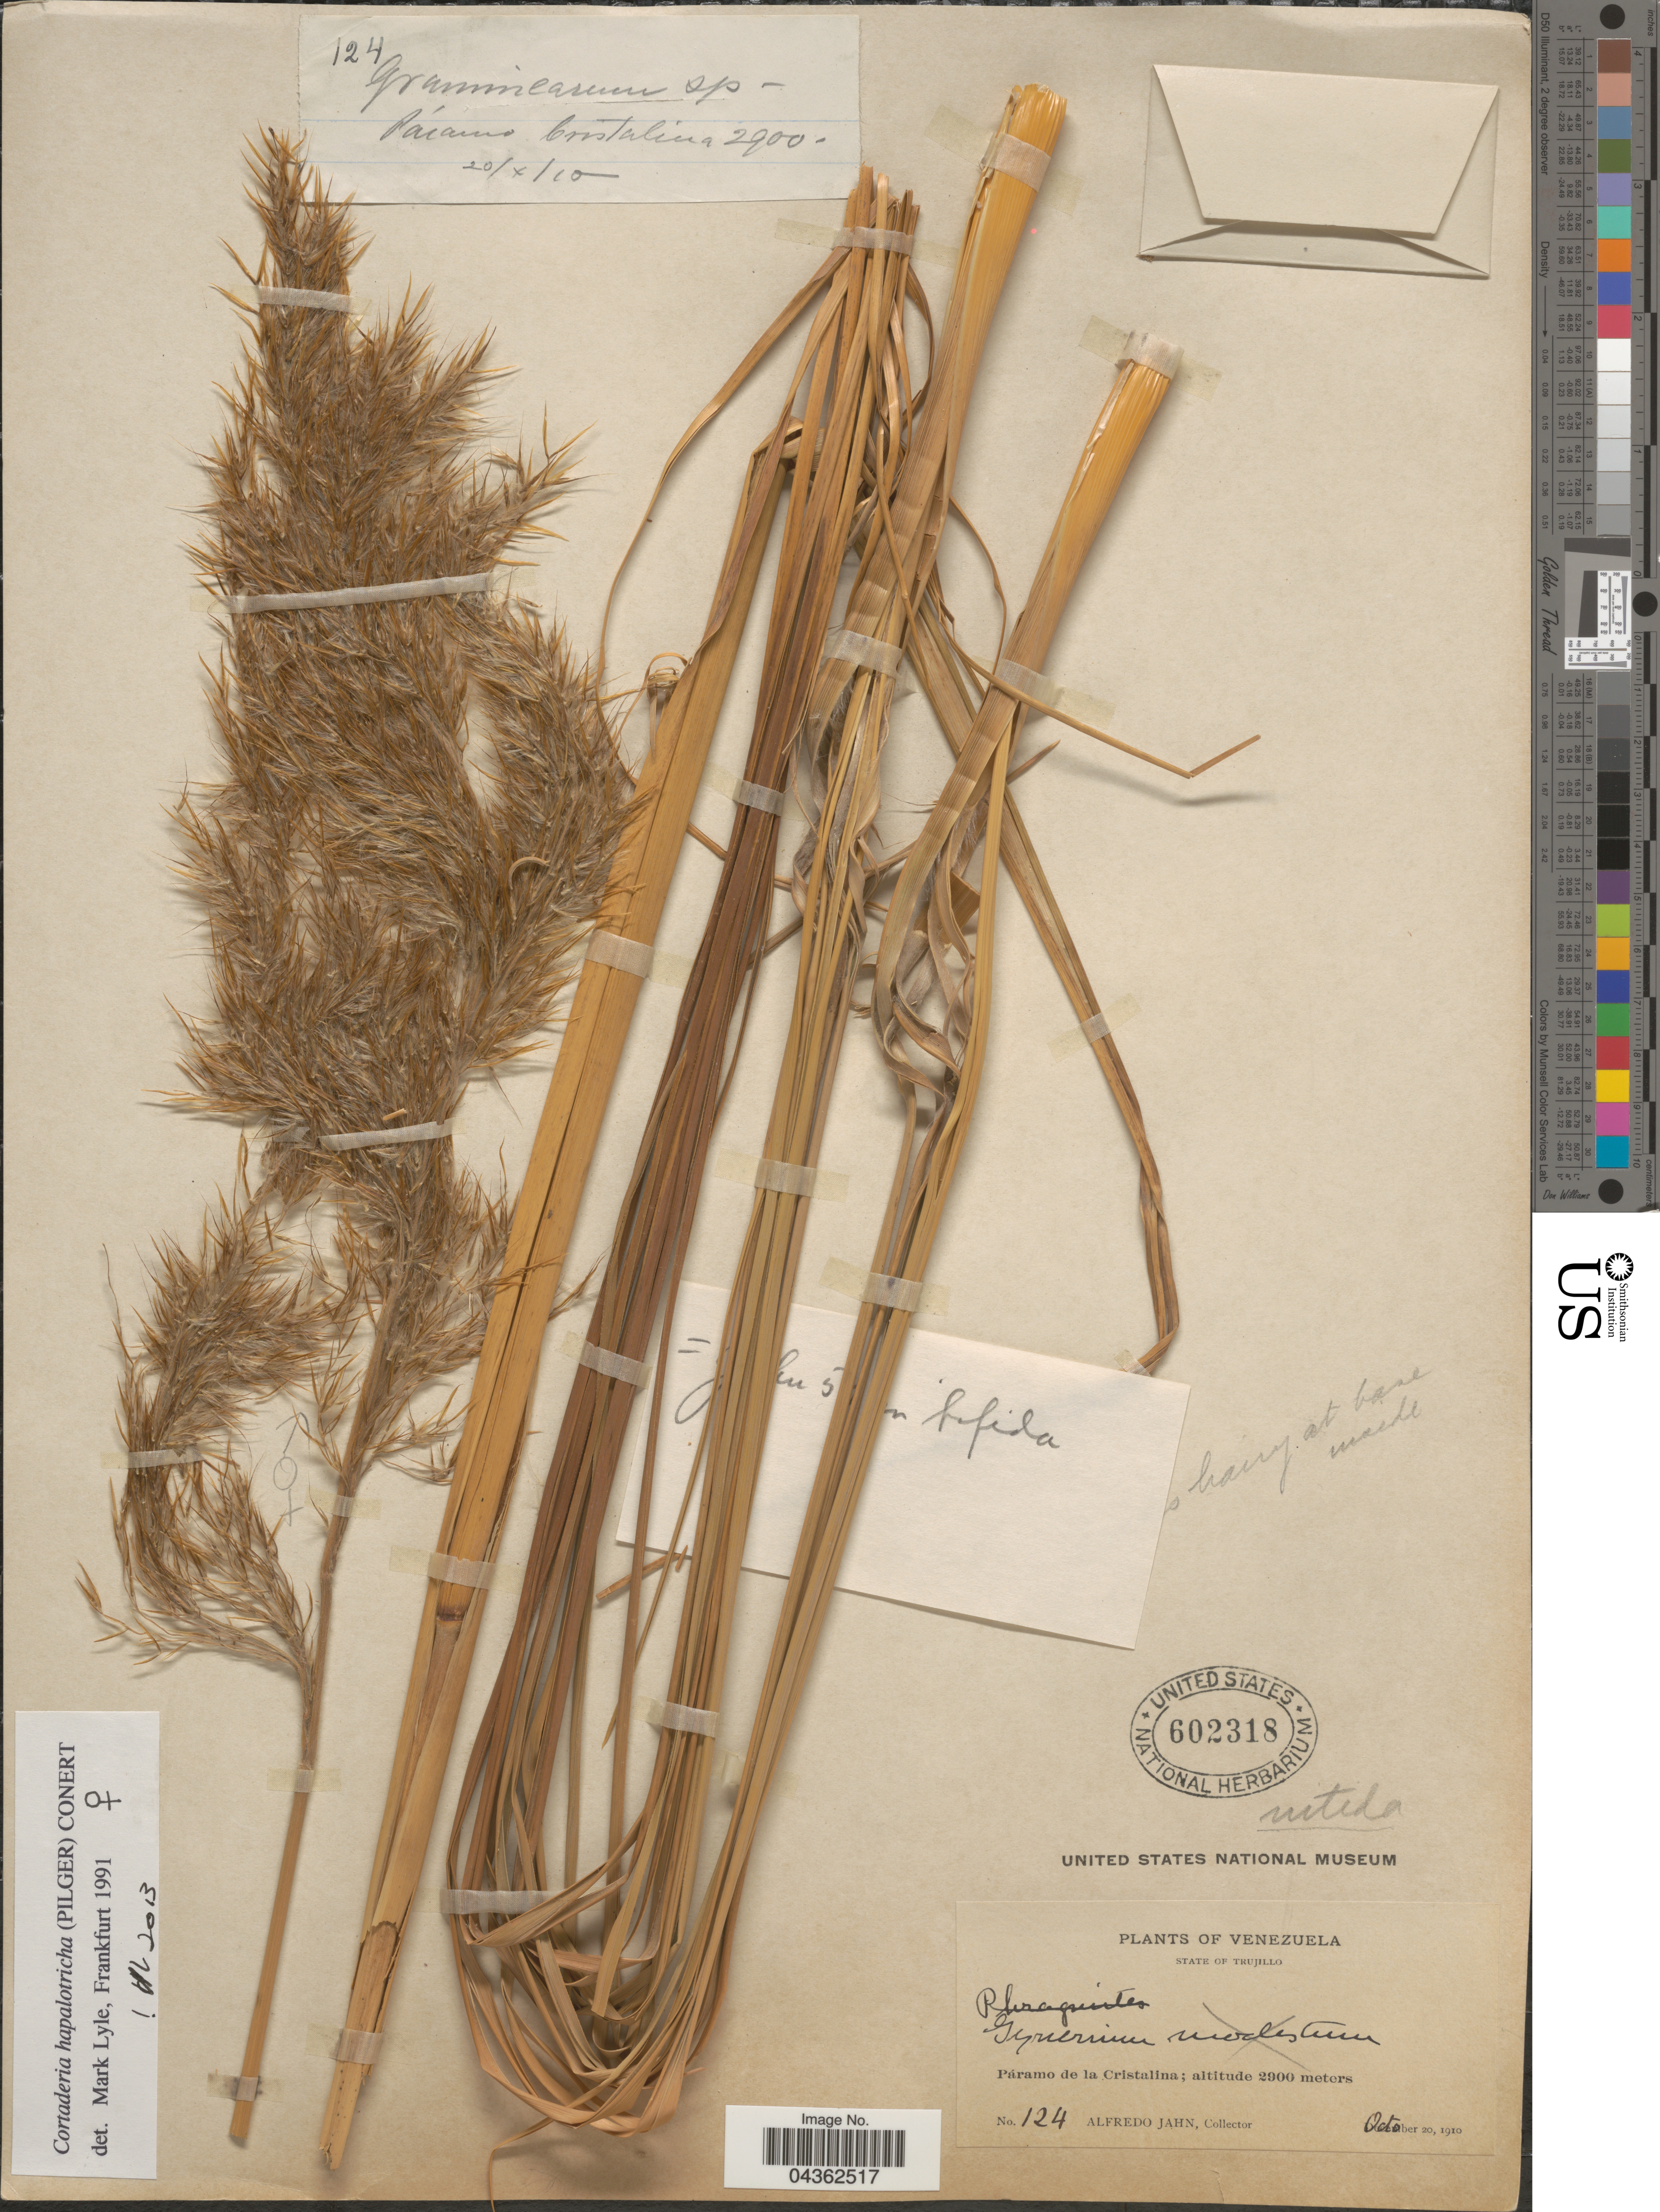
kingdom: Plantae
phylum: Tracheophyta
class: Liliopsida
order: Poales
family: Poaceae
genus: Cortaderia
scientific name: Cortaderia hapalotricha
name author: (Pilg.) Conert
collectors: A. Jahn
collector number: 124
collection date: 1910-10-20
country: Venezuela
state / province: Trujillo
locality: Páramo de la Cristalina.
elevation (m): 2900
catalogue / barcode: US 602318